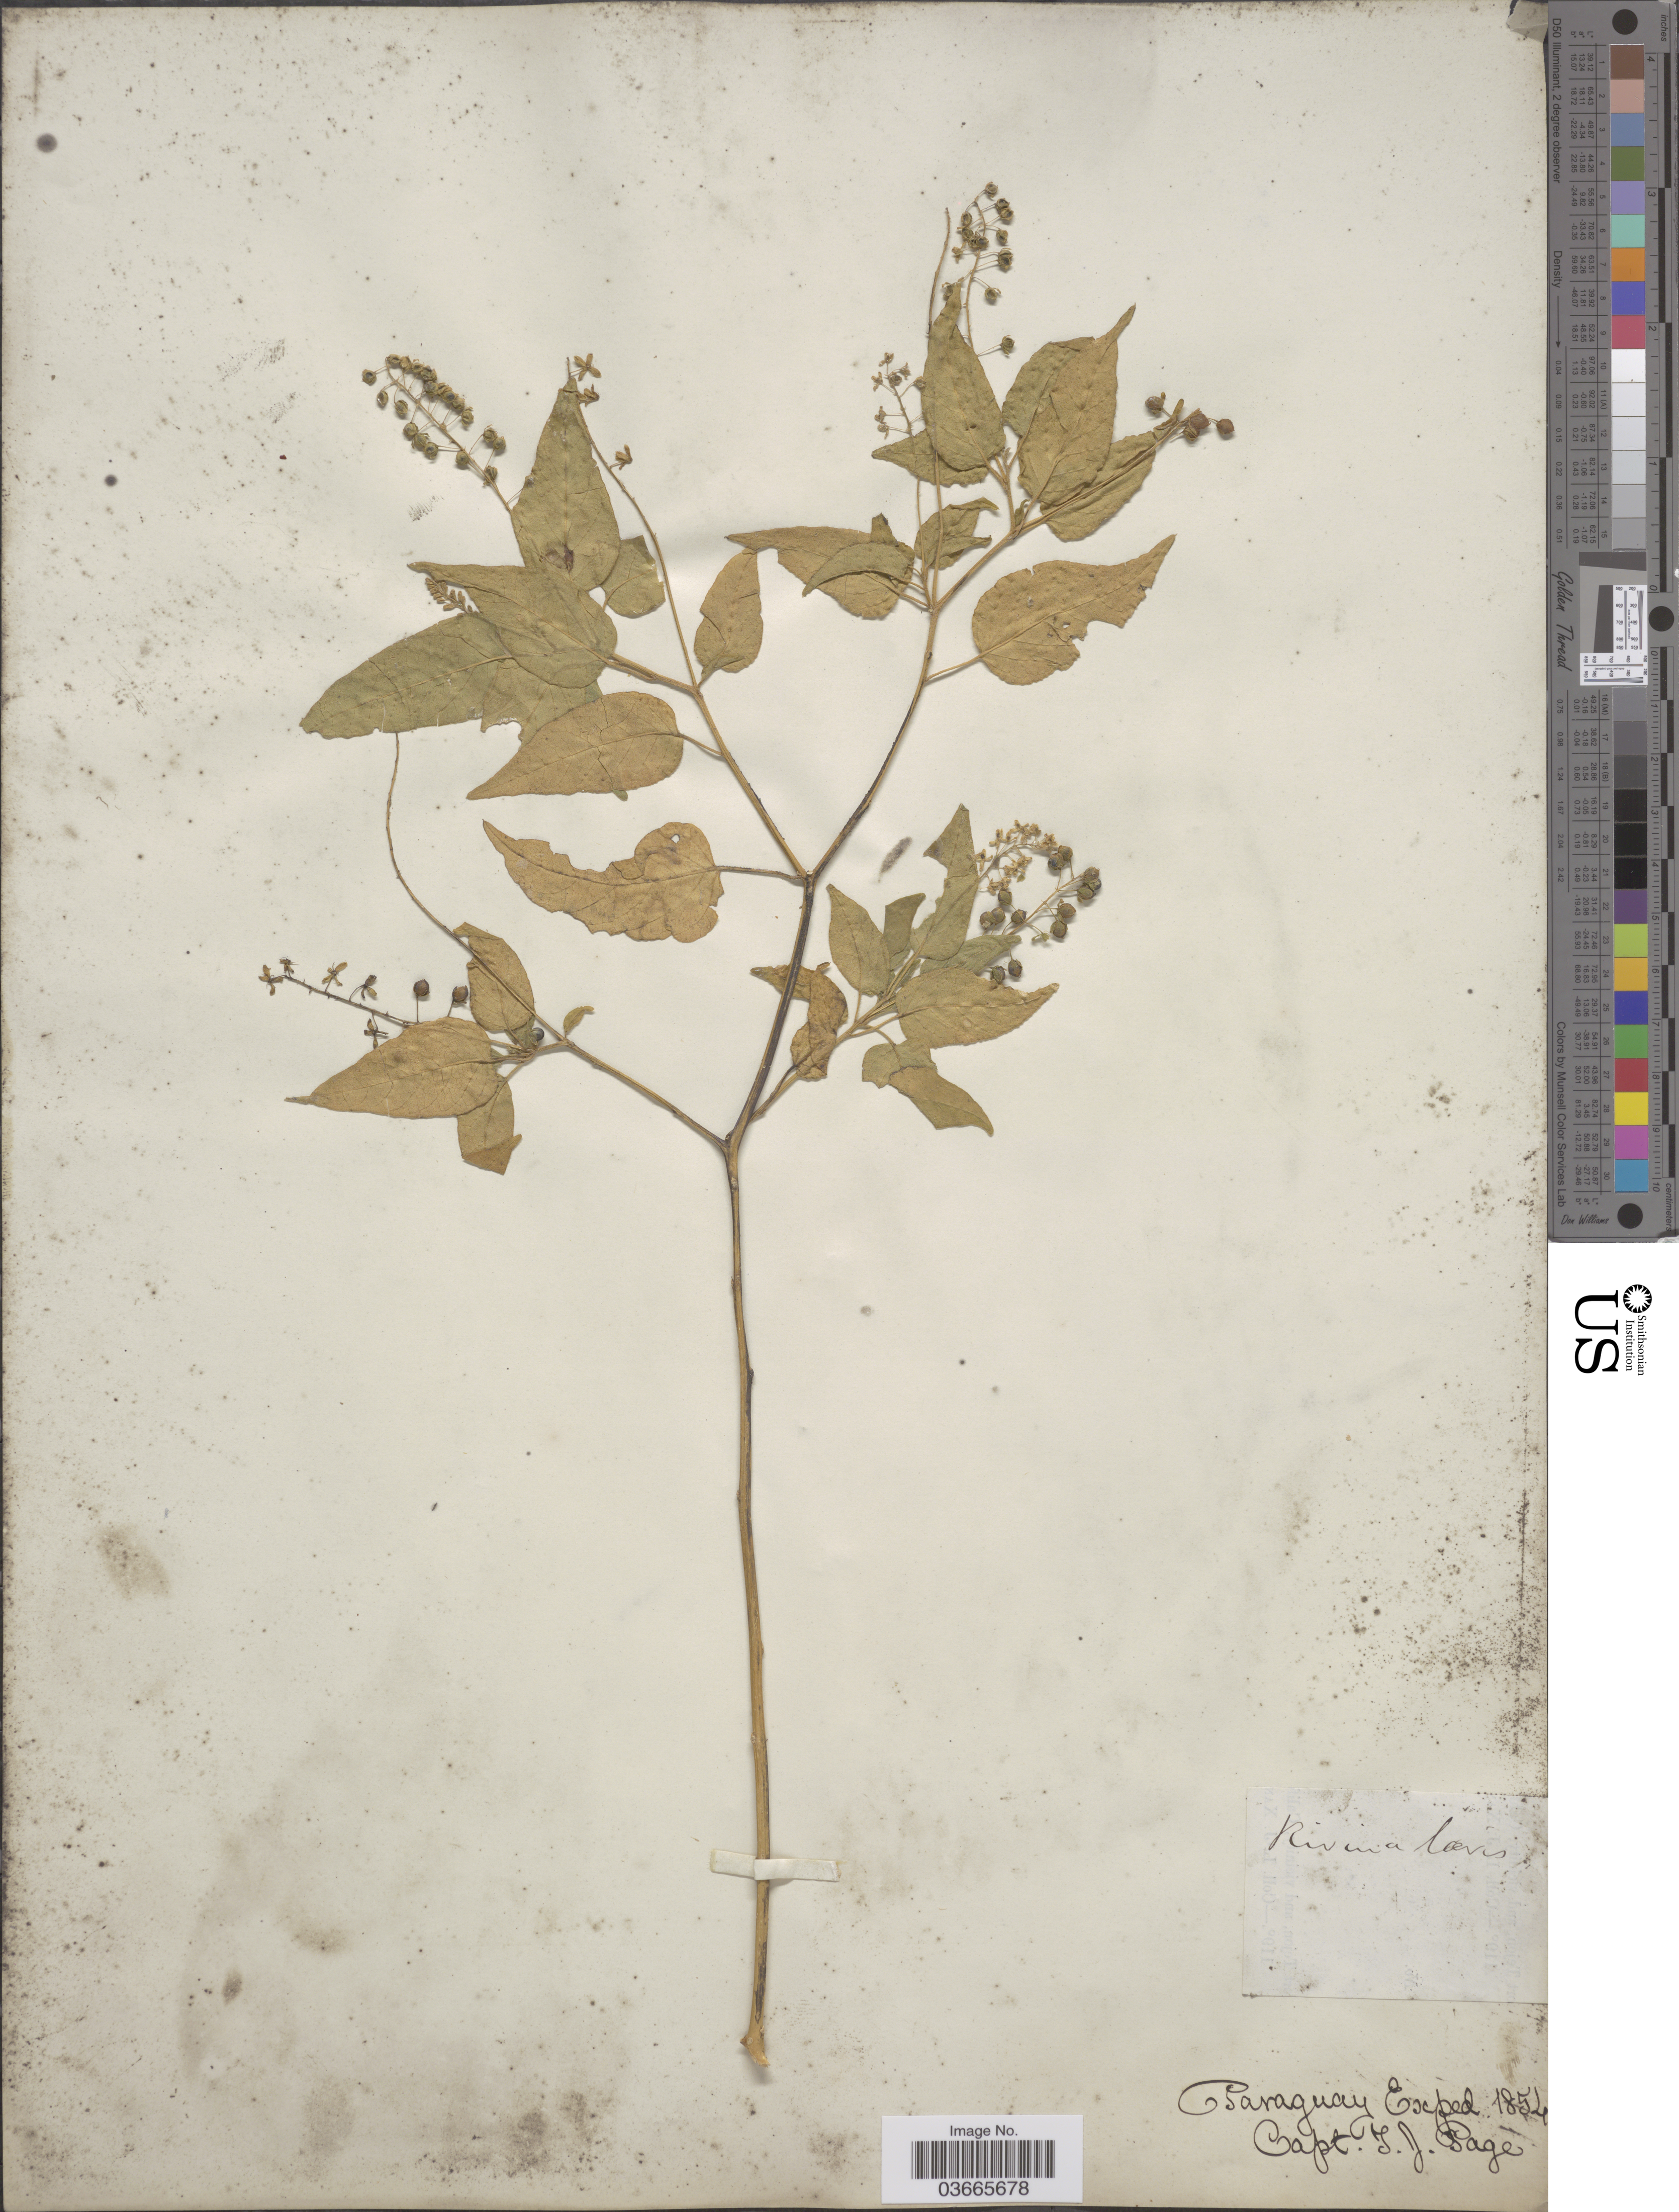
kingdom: Plantae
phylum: Tracheophyta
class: Magnoliopsida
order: Caryophyllales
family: Phytolaccaceae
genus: Rivina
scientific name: Rivina humilis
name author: L.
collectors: T. J. Page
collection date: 1854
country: Paraguay